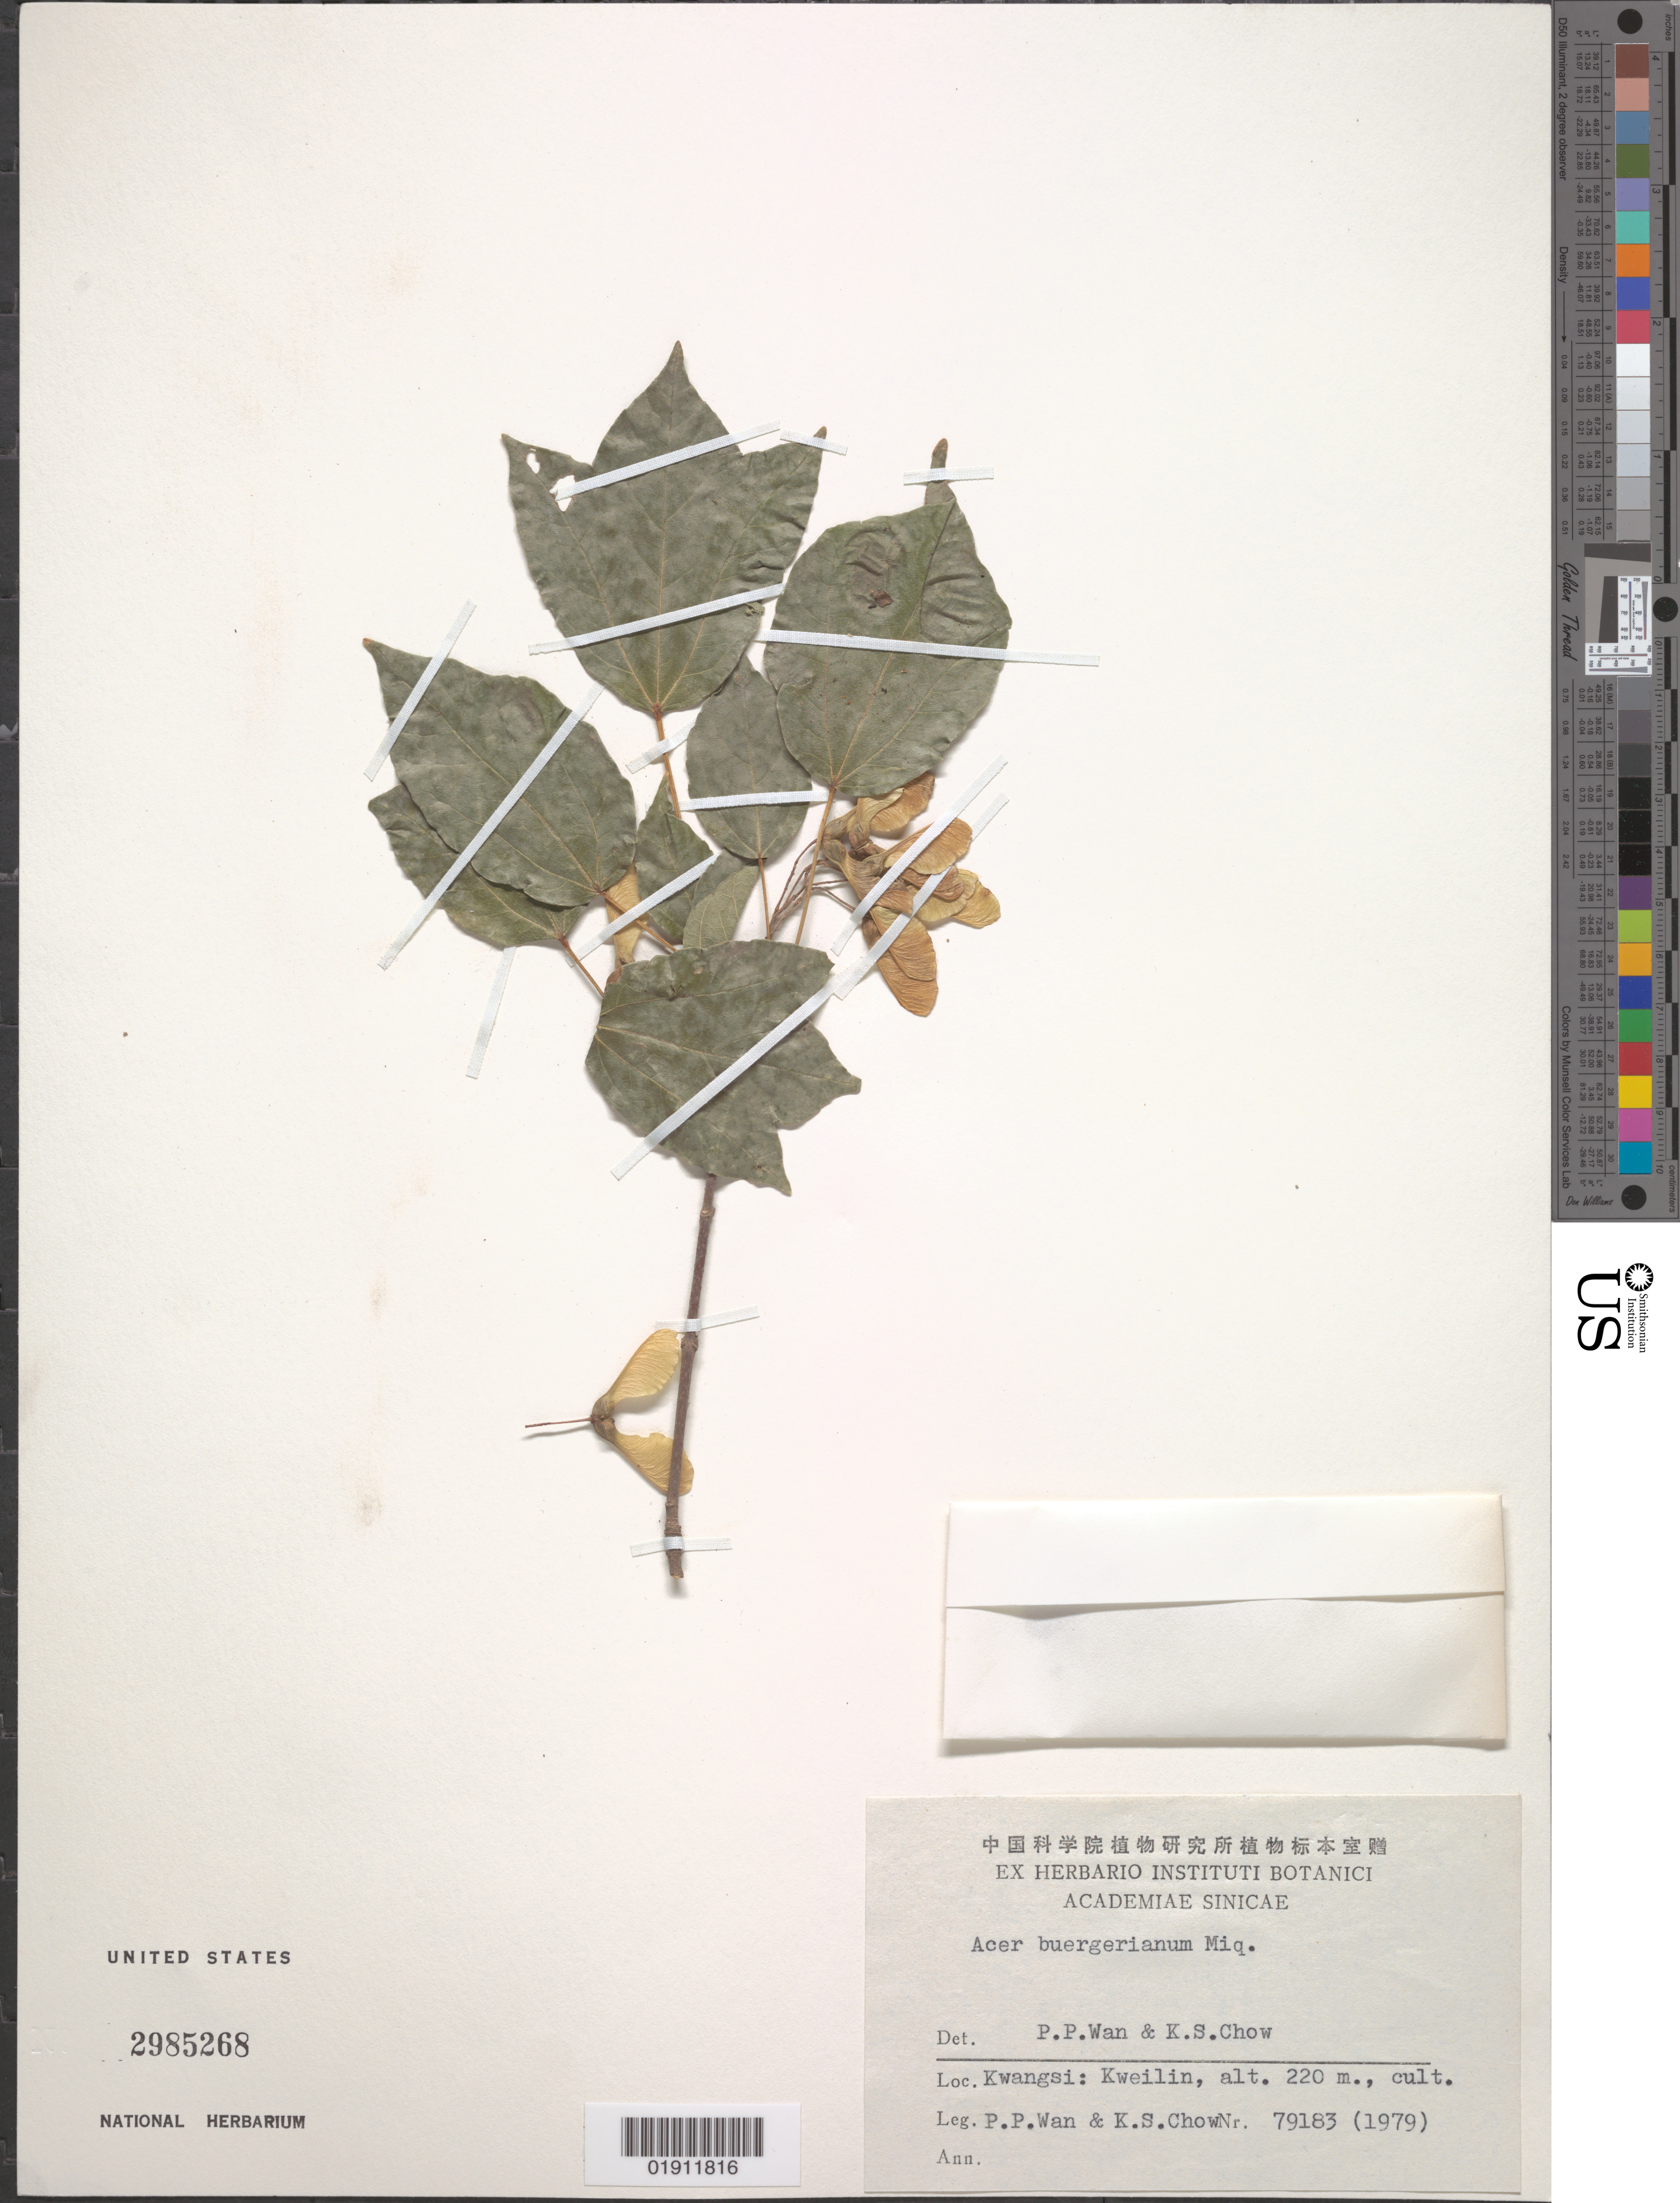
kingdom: Plantae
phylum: Tracheophyta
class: Magnoliopsida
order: Sapindales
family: Sapindaceae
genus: Acer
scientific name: Acer buergerianum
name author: Miq.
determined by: Wan, P. P.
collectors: P. Wan & K. S. Chow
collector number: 79183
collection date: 1979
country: China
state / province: Guangxi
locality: Kwangsi [Guangxi], Kweilin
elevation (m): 220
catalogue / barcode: US 2985268